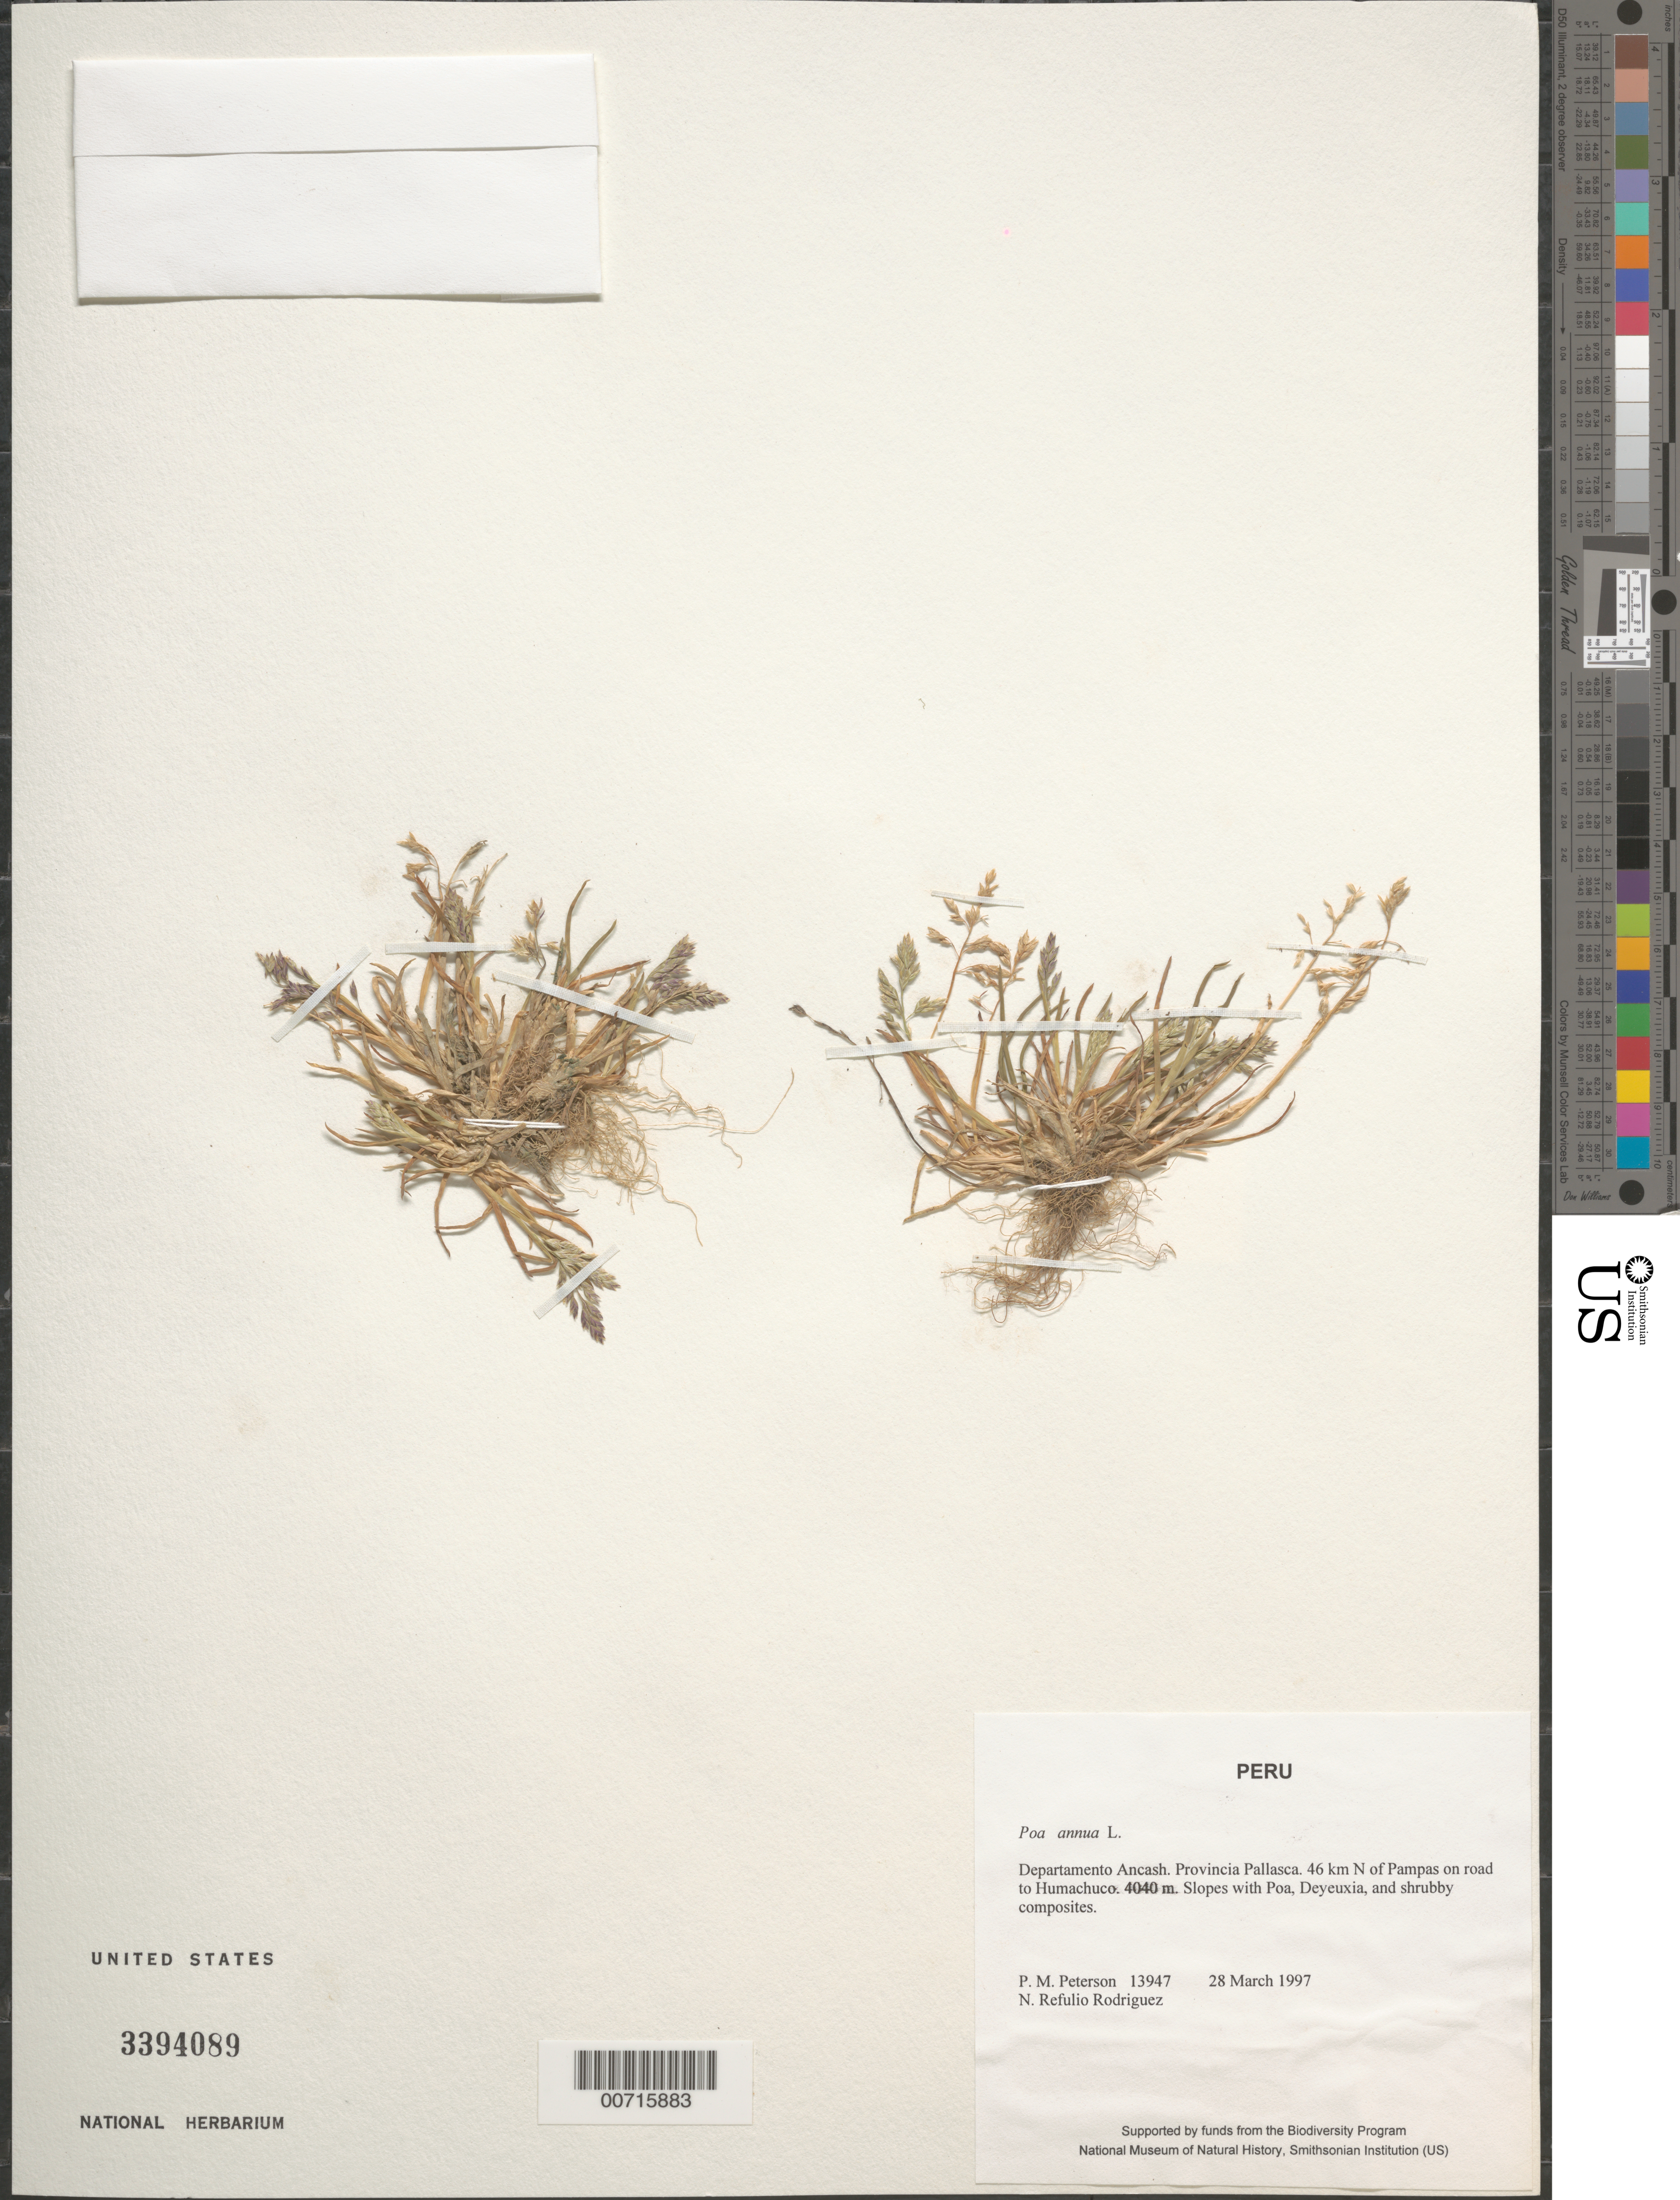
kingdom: Plantae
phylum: Tracheophyta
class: Liliopsida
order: Poales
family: Poaceae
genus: Poa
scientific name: Poa annua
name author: L.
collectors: P. M. Peterson & N. Refulio-Rodríguez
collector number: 13947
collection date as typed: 28 Mar 1997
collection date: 1997-03-28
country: Peru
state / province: Ancash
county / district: Pallasca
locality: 46 km N of Pampas on road to Humachuco.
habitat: Slopes with Poa, Deyeuxia, and shruby composites.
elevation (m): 4040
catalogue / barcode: US 3394089